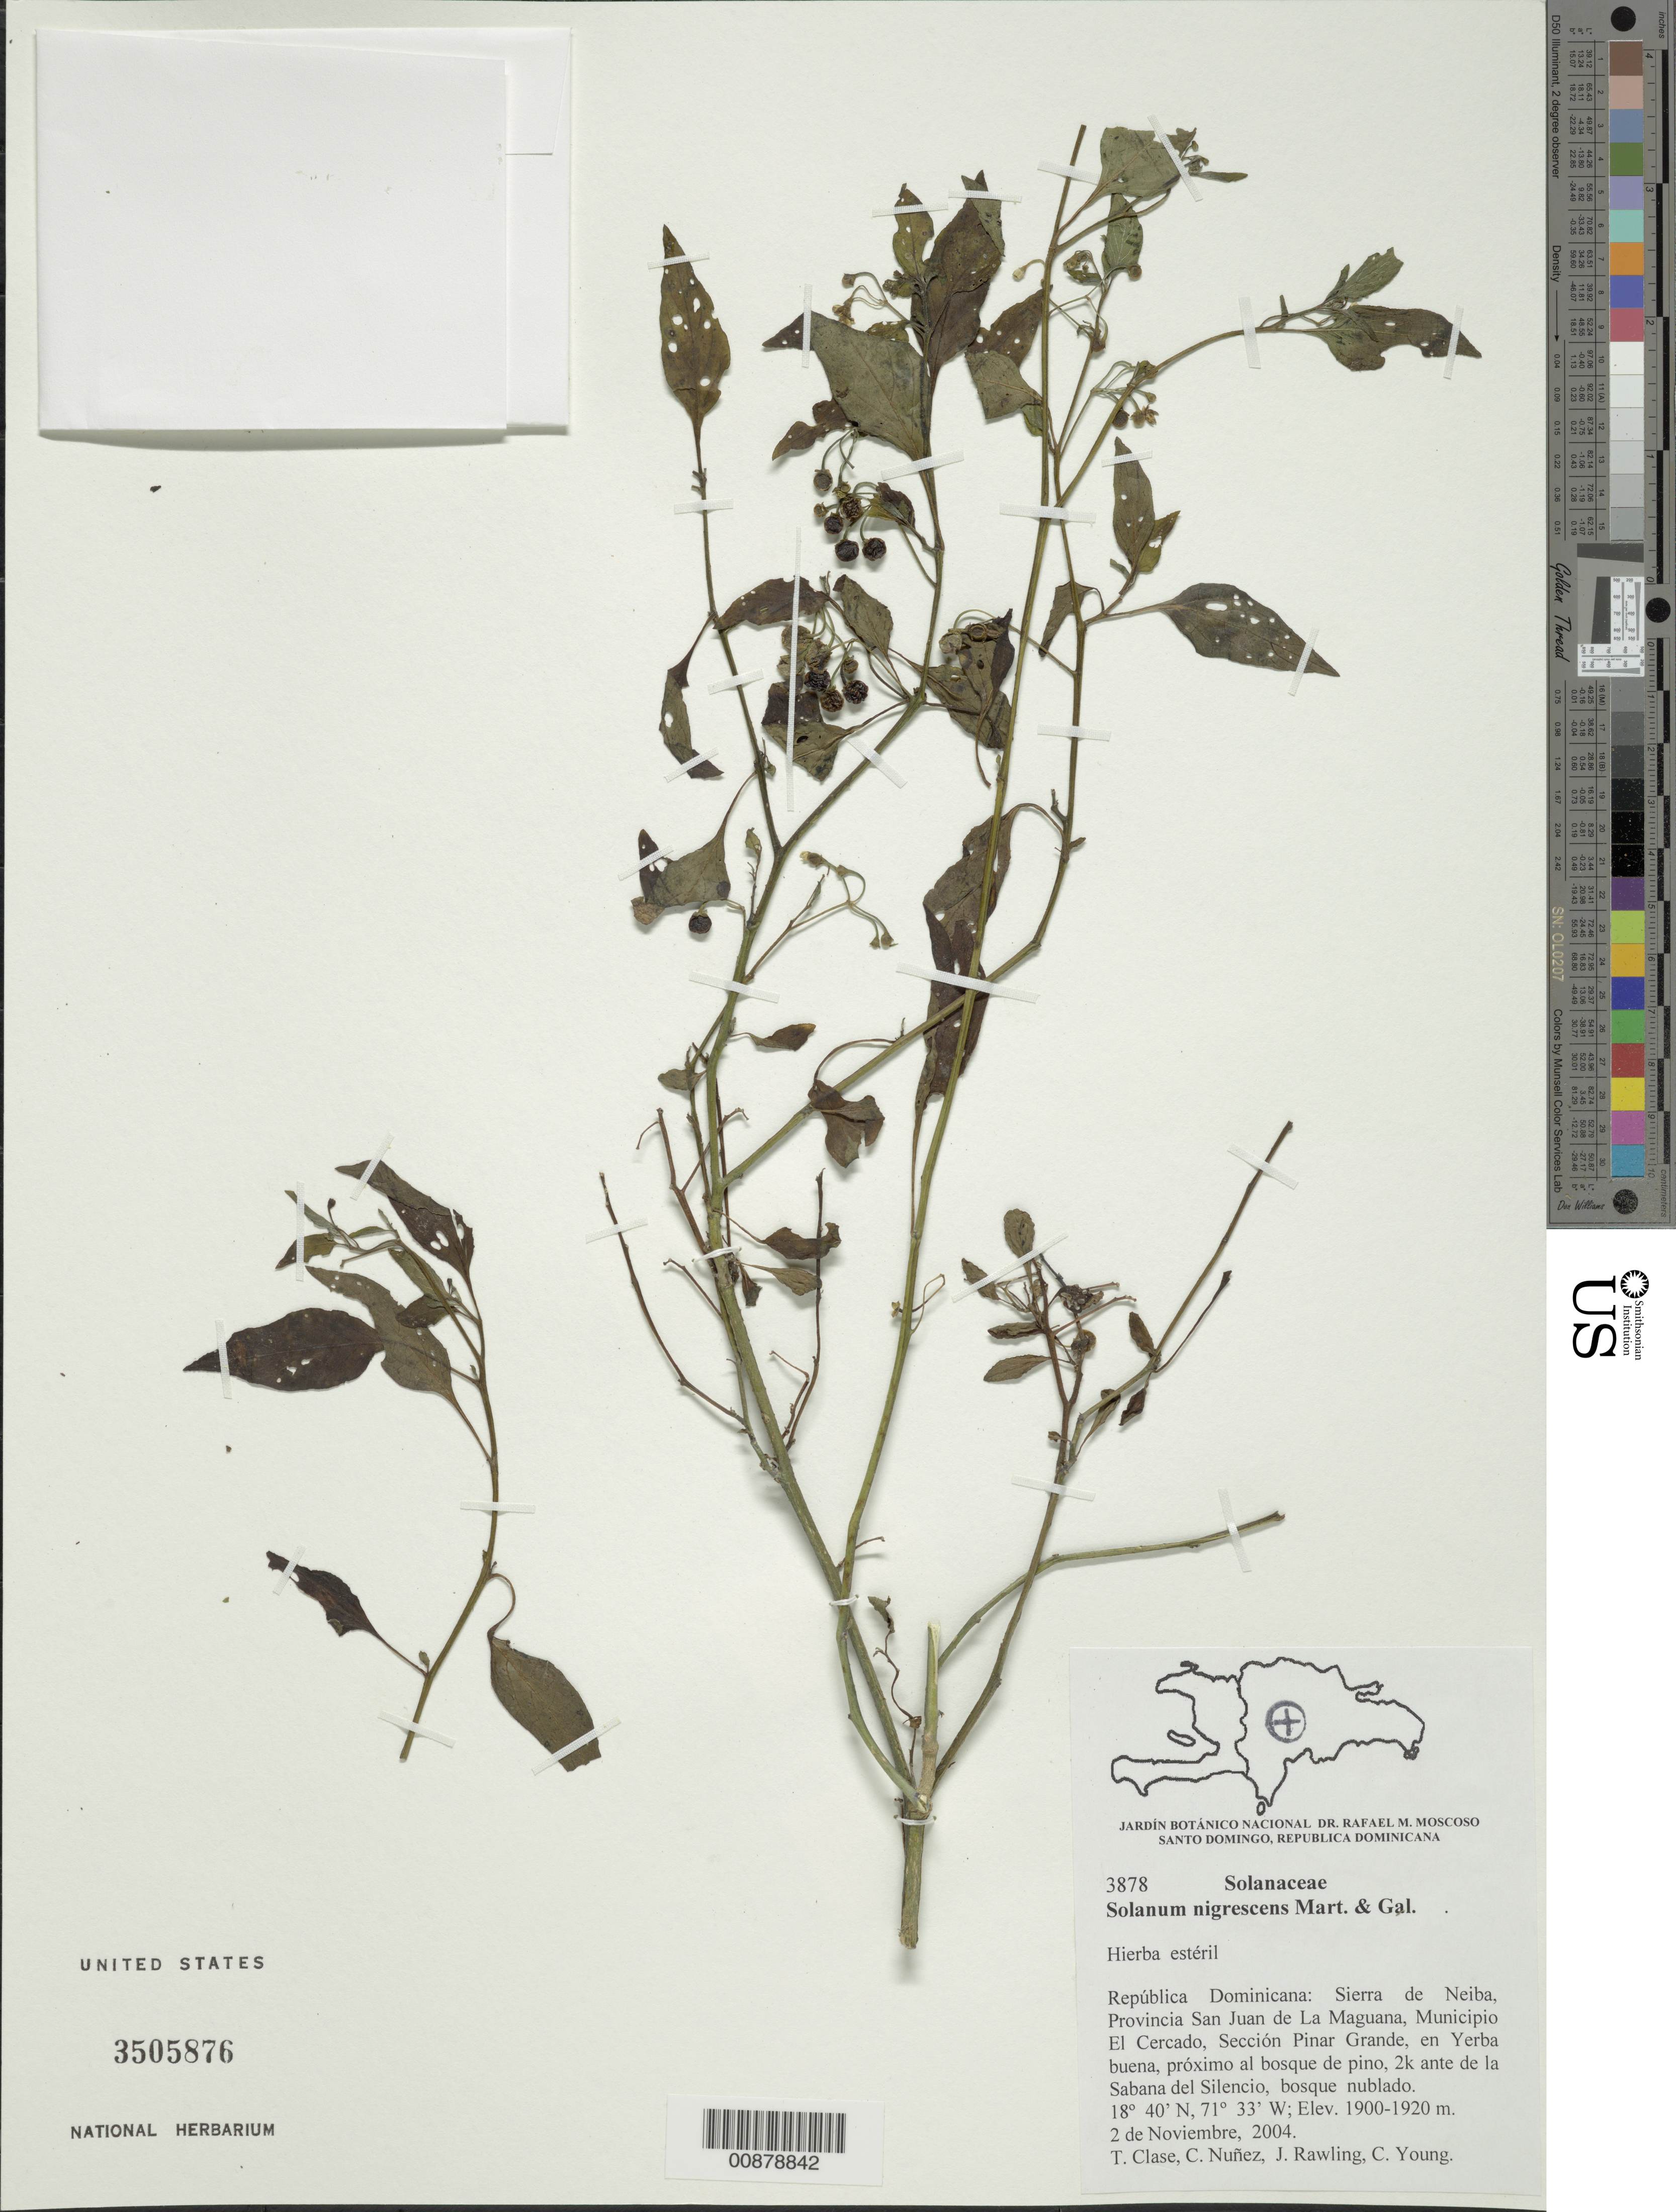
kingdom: Plantae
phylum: Tracheophyta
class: Magnoliopsida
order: Solanales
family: Solanaceae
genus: Solanum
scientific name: Solanum nigrescens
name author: M. Martens & Galeotti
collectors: T. Clase, C. Nunez, J. Rawling & C. Young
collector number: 3878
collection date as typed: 02 Nov 2004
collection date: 2004-11-02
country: Dominican Republic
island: Hispaniola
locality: Sierra de Neiba, Prov. San Juan de La Maguana, Mun. El Cercado, Sección Pinar Grande, en Yerba buena, próximo al bosque de pino, 2k, ante de la Sabana del Silencio.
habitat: Bosque nublado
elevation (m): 1900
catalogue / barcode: US 3505876